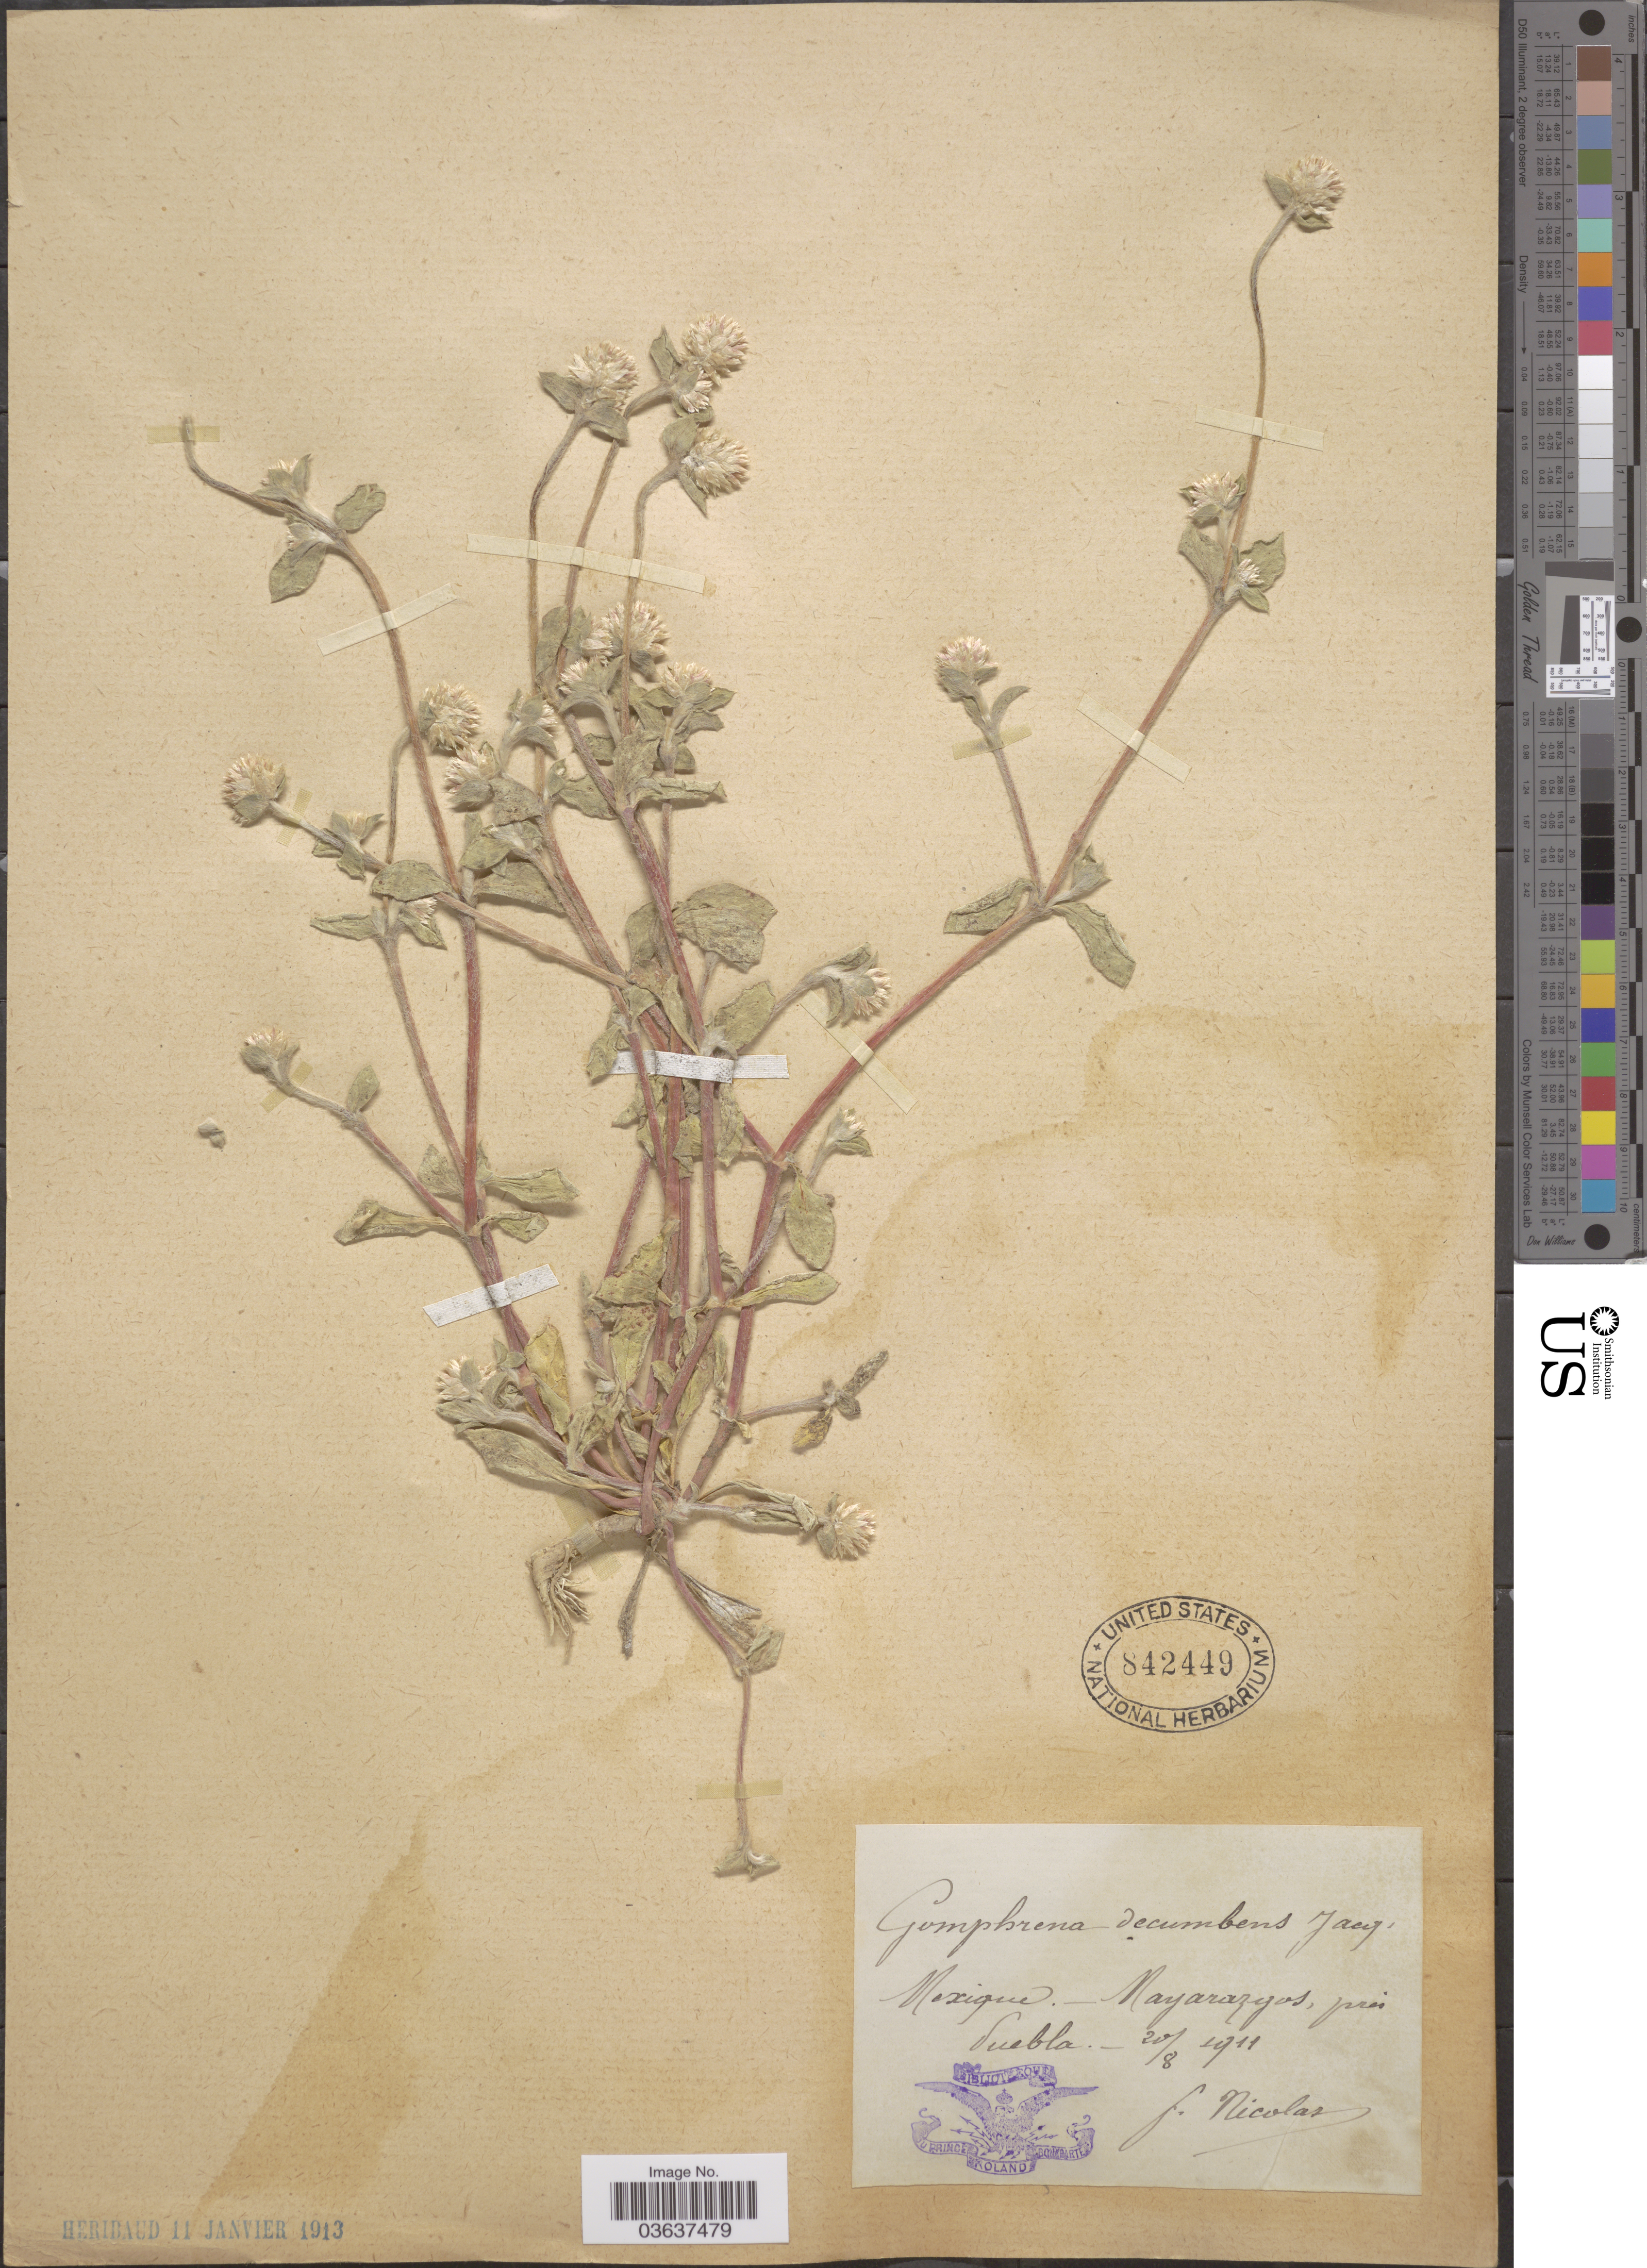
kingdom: Plantae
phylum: Tracheophyta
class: Magnoliopsida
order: Caryophyllales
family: Amaranthaceae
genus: Gomphrena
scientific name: Gomphrena decumbens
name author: Jacq.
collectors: F. Nicolas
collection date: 1911-08-20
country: Mexico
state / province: Puebla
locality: Mayorazgos, près Puebla.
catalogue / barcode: US 842449